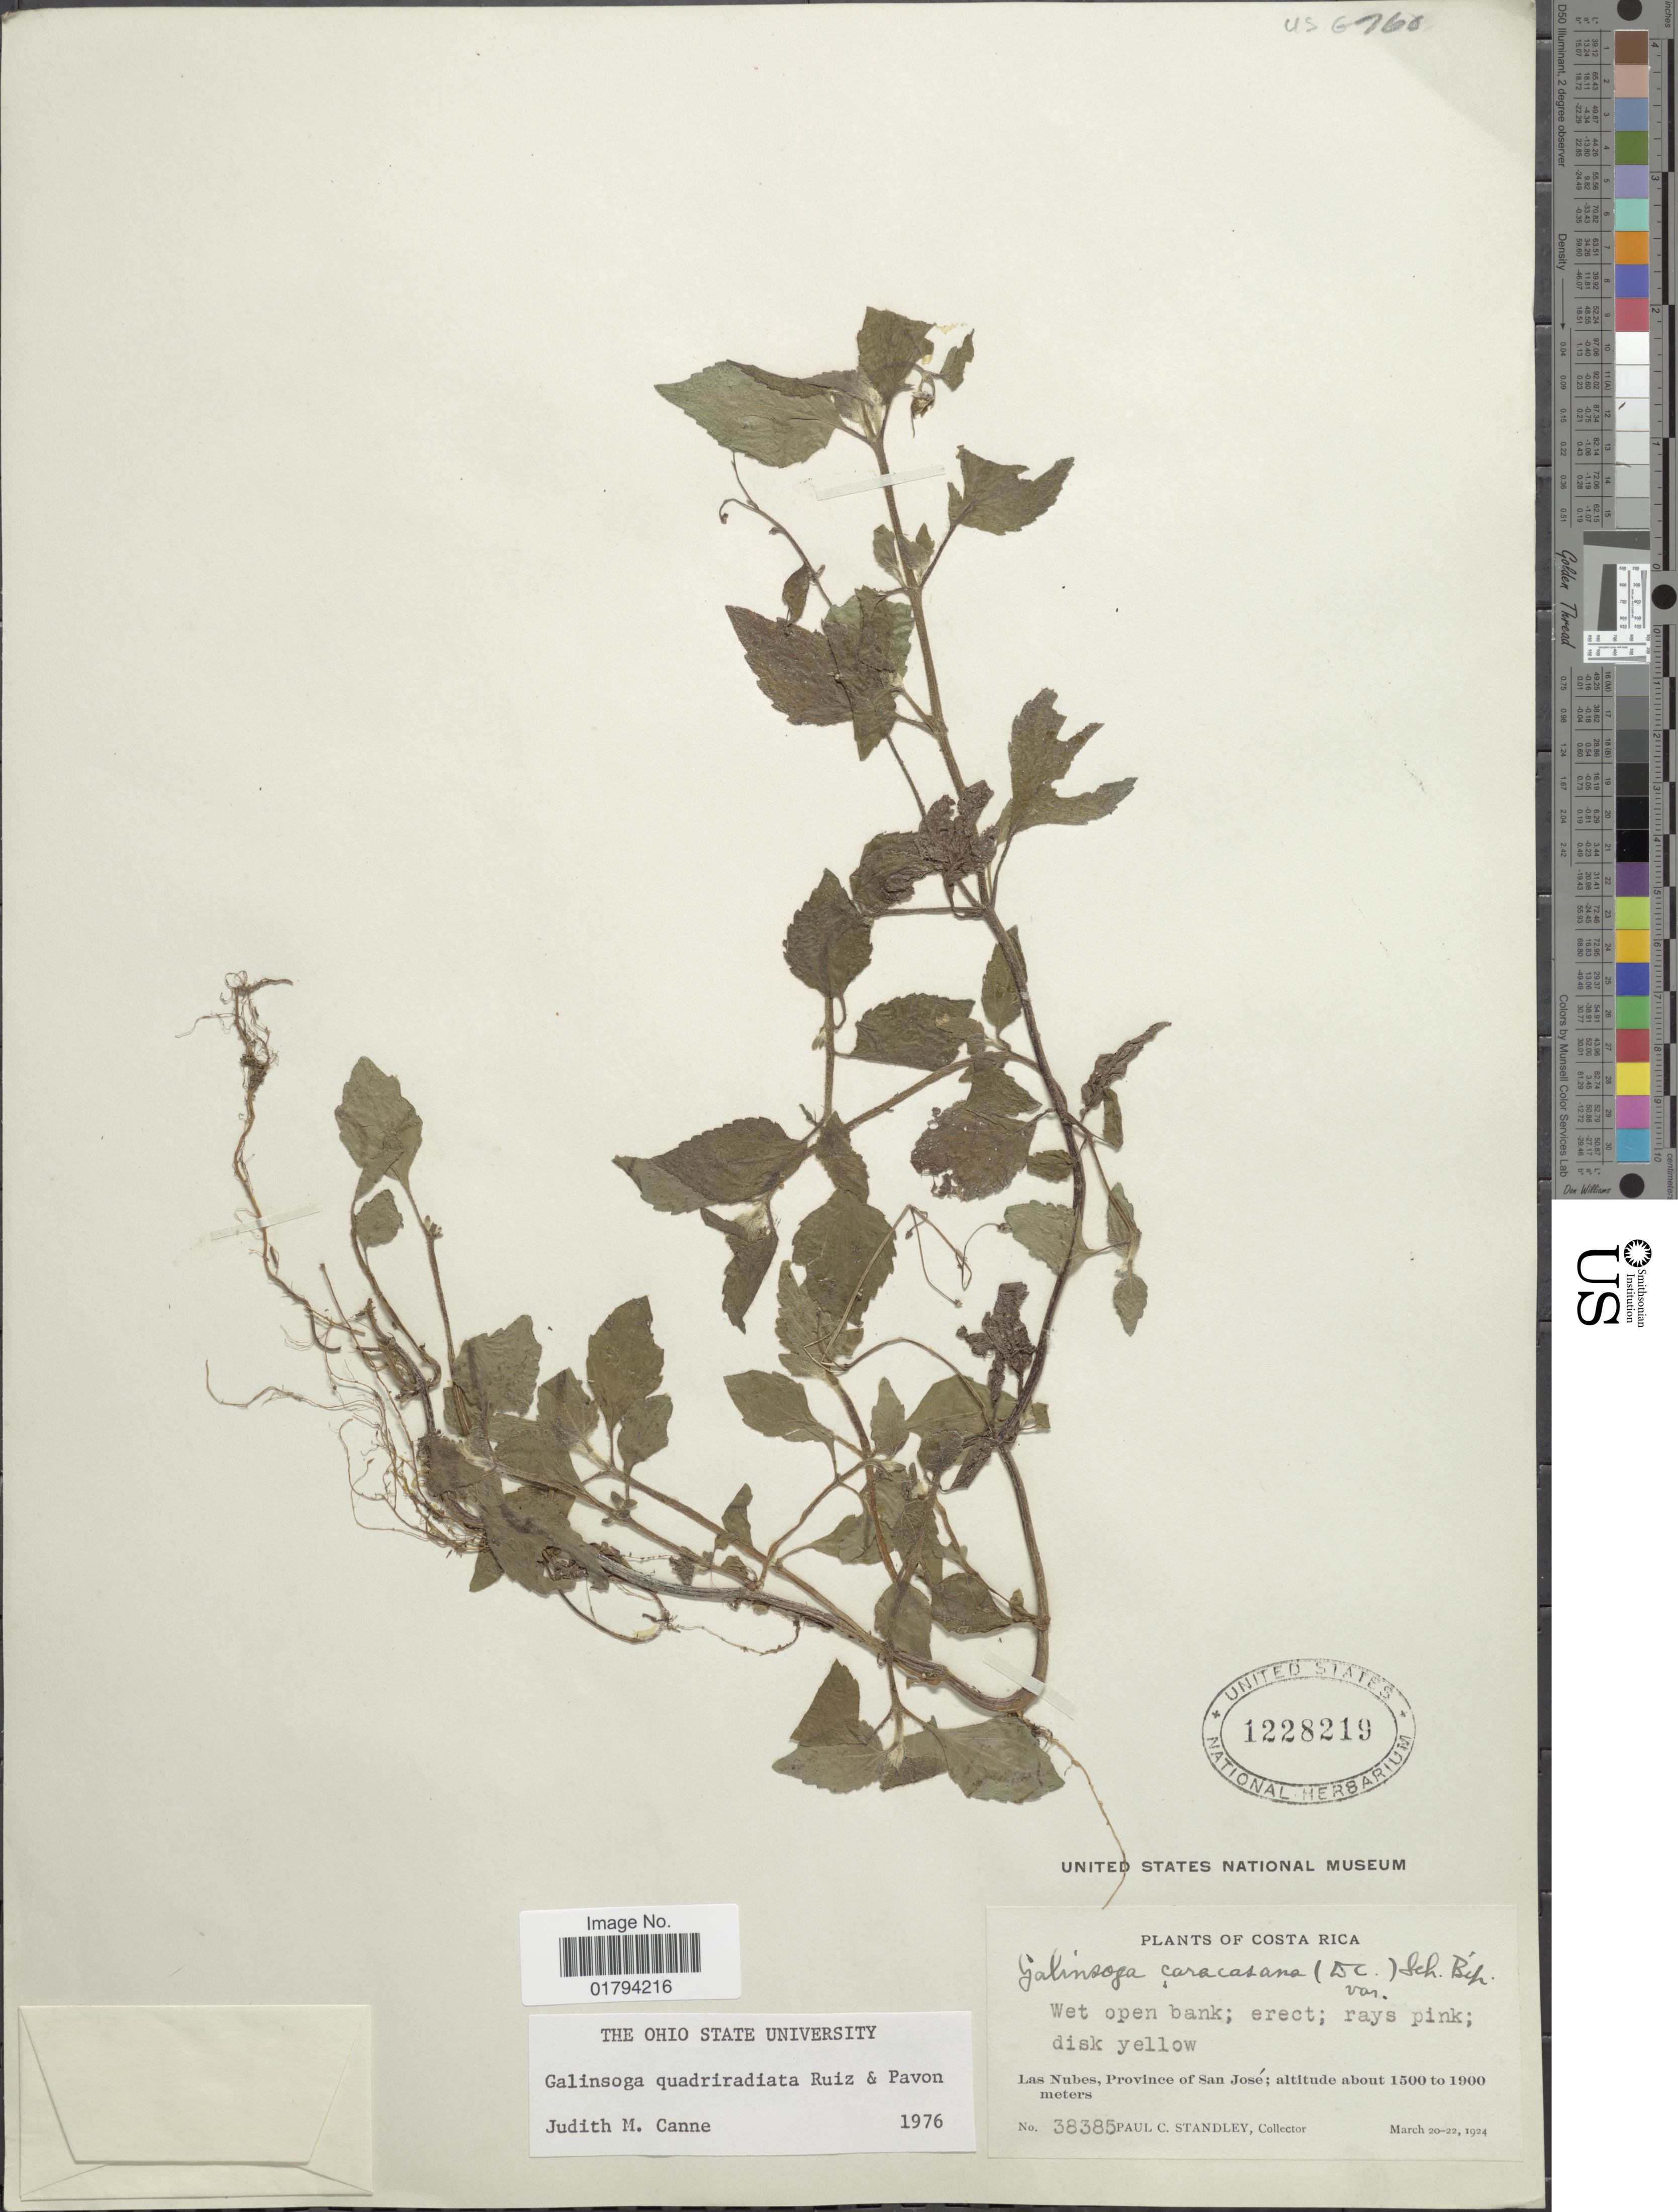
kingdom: Plantae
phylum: Tracheophyta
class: Magnoliopsida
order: Asterales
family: Asteraceae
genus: Galinsoga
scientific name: Galinsoga quadriradiata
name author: Ruiz & Pav.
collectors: P. C. Standley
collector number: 38385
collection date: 1924-03-20/1924-03-22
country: Costa Rica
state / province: San José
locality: Las Nubes.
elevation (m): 1500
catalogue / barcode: US 1228219